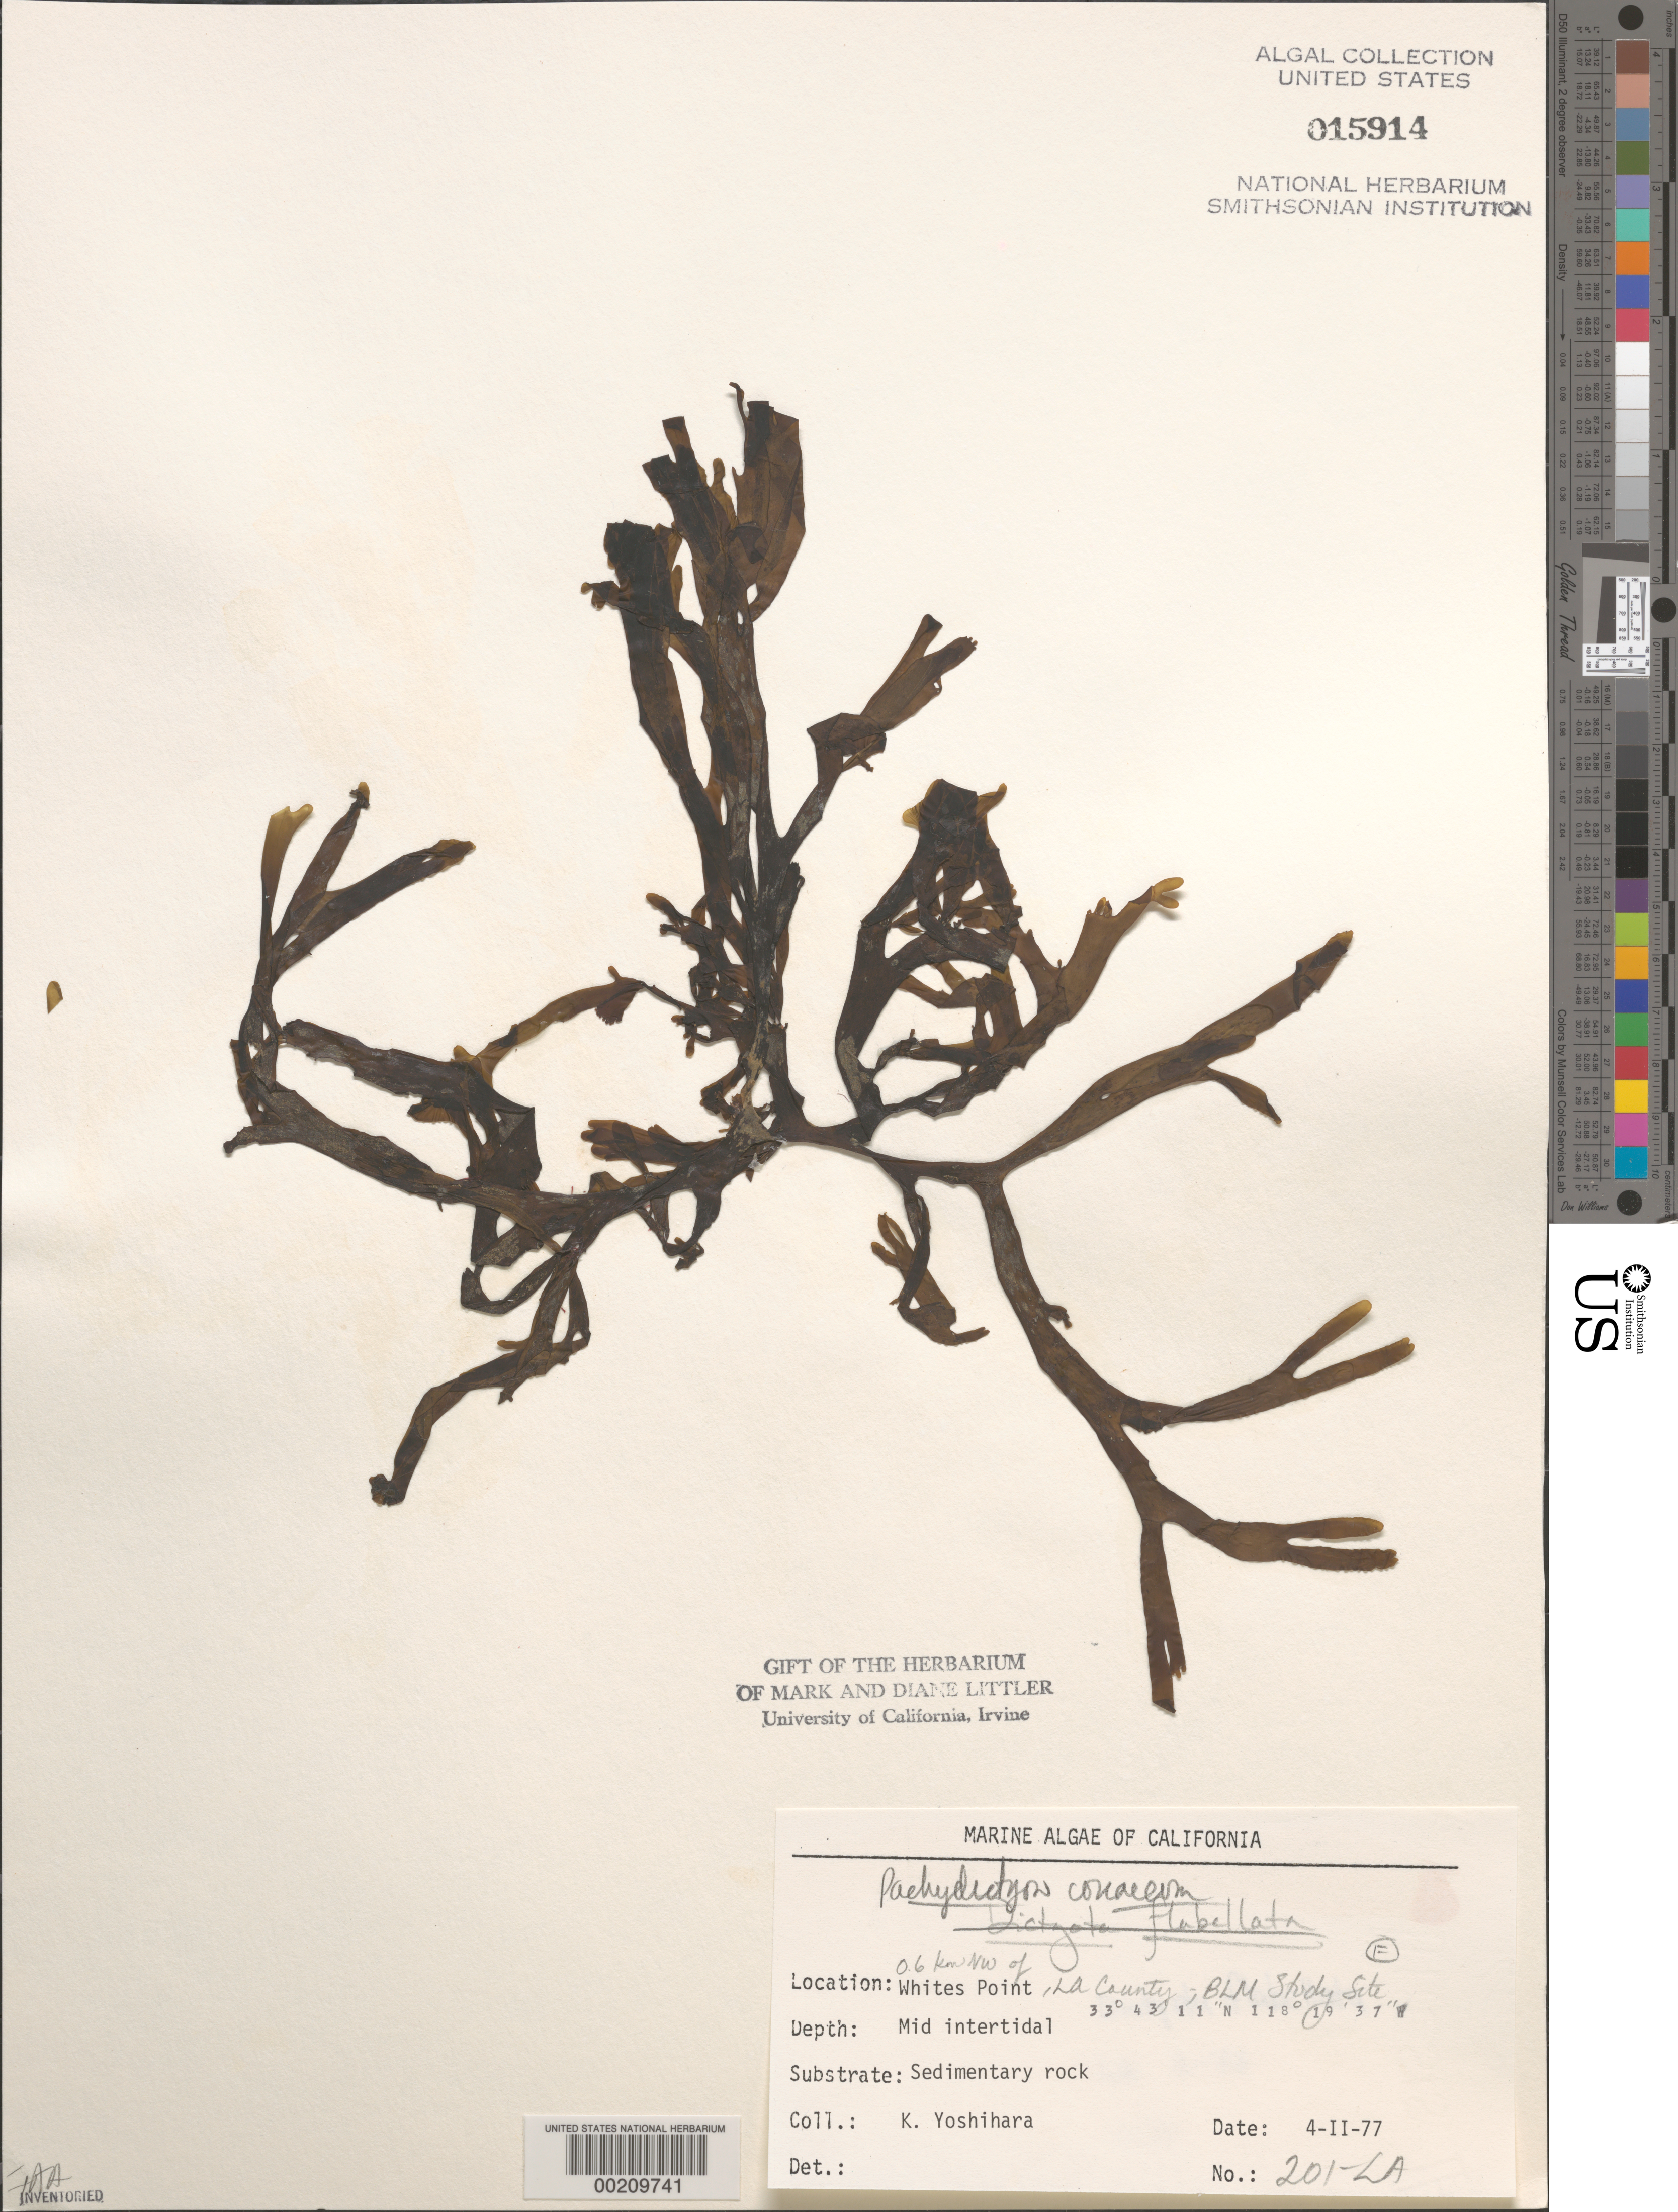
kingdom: Chromista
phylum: Ochrophyta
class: Phaeophyceae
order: Dictyotales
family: Dictyotaceae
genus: Pachydictyon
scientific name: Pachydictyon coriaceum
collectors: K. Yoshihara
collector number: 201-LA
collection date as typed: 04 Feb 1977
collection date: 1977-02-04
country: United States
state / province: California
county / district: Los Angeles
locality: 0.6 km northwest of Whites Point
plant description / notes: BLM-SOCALBIGHT Rocky Intertidal Survey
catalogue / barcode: US 15914